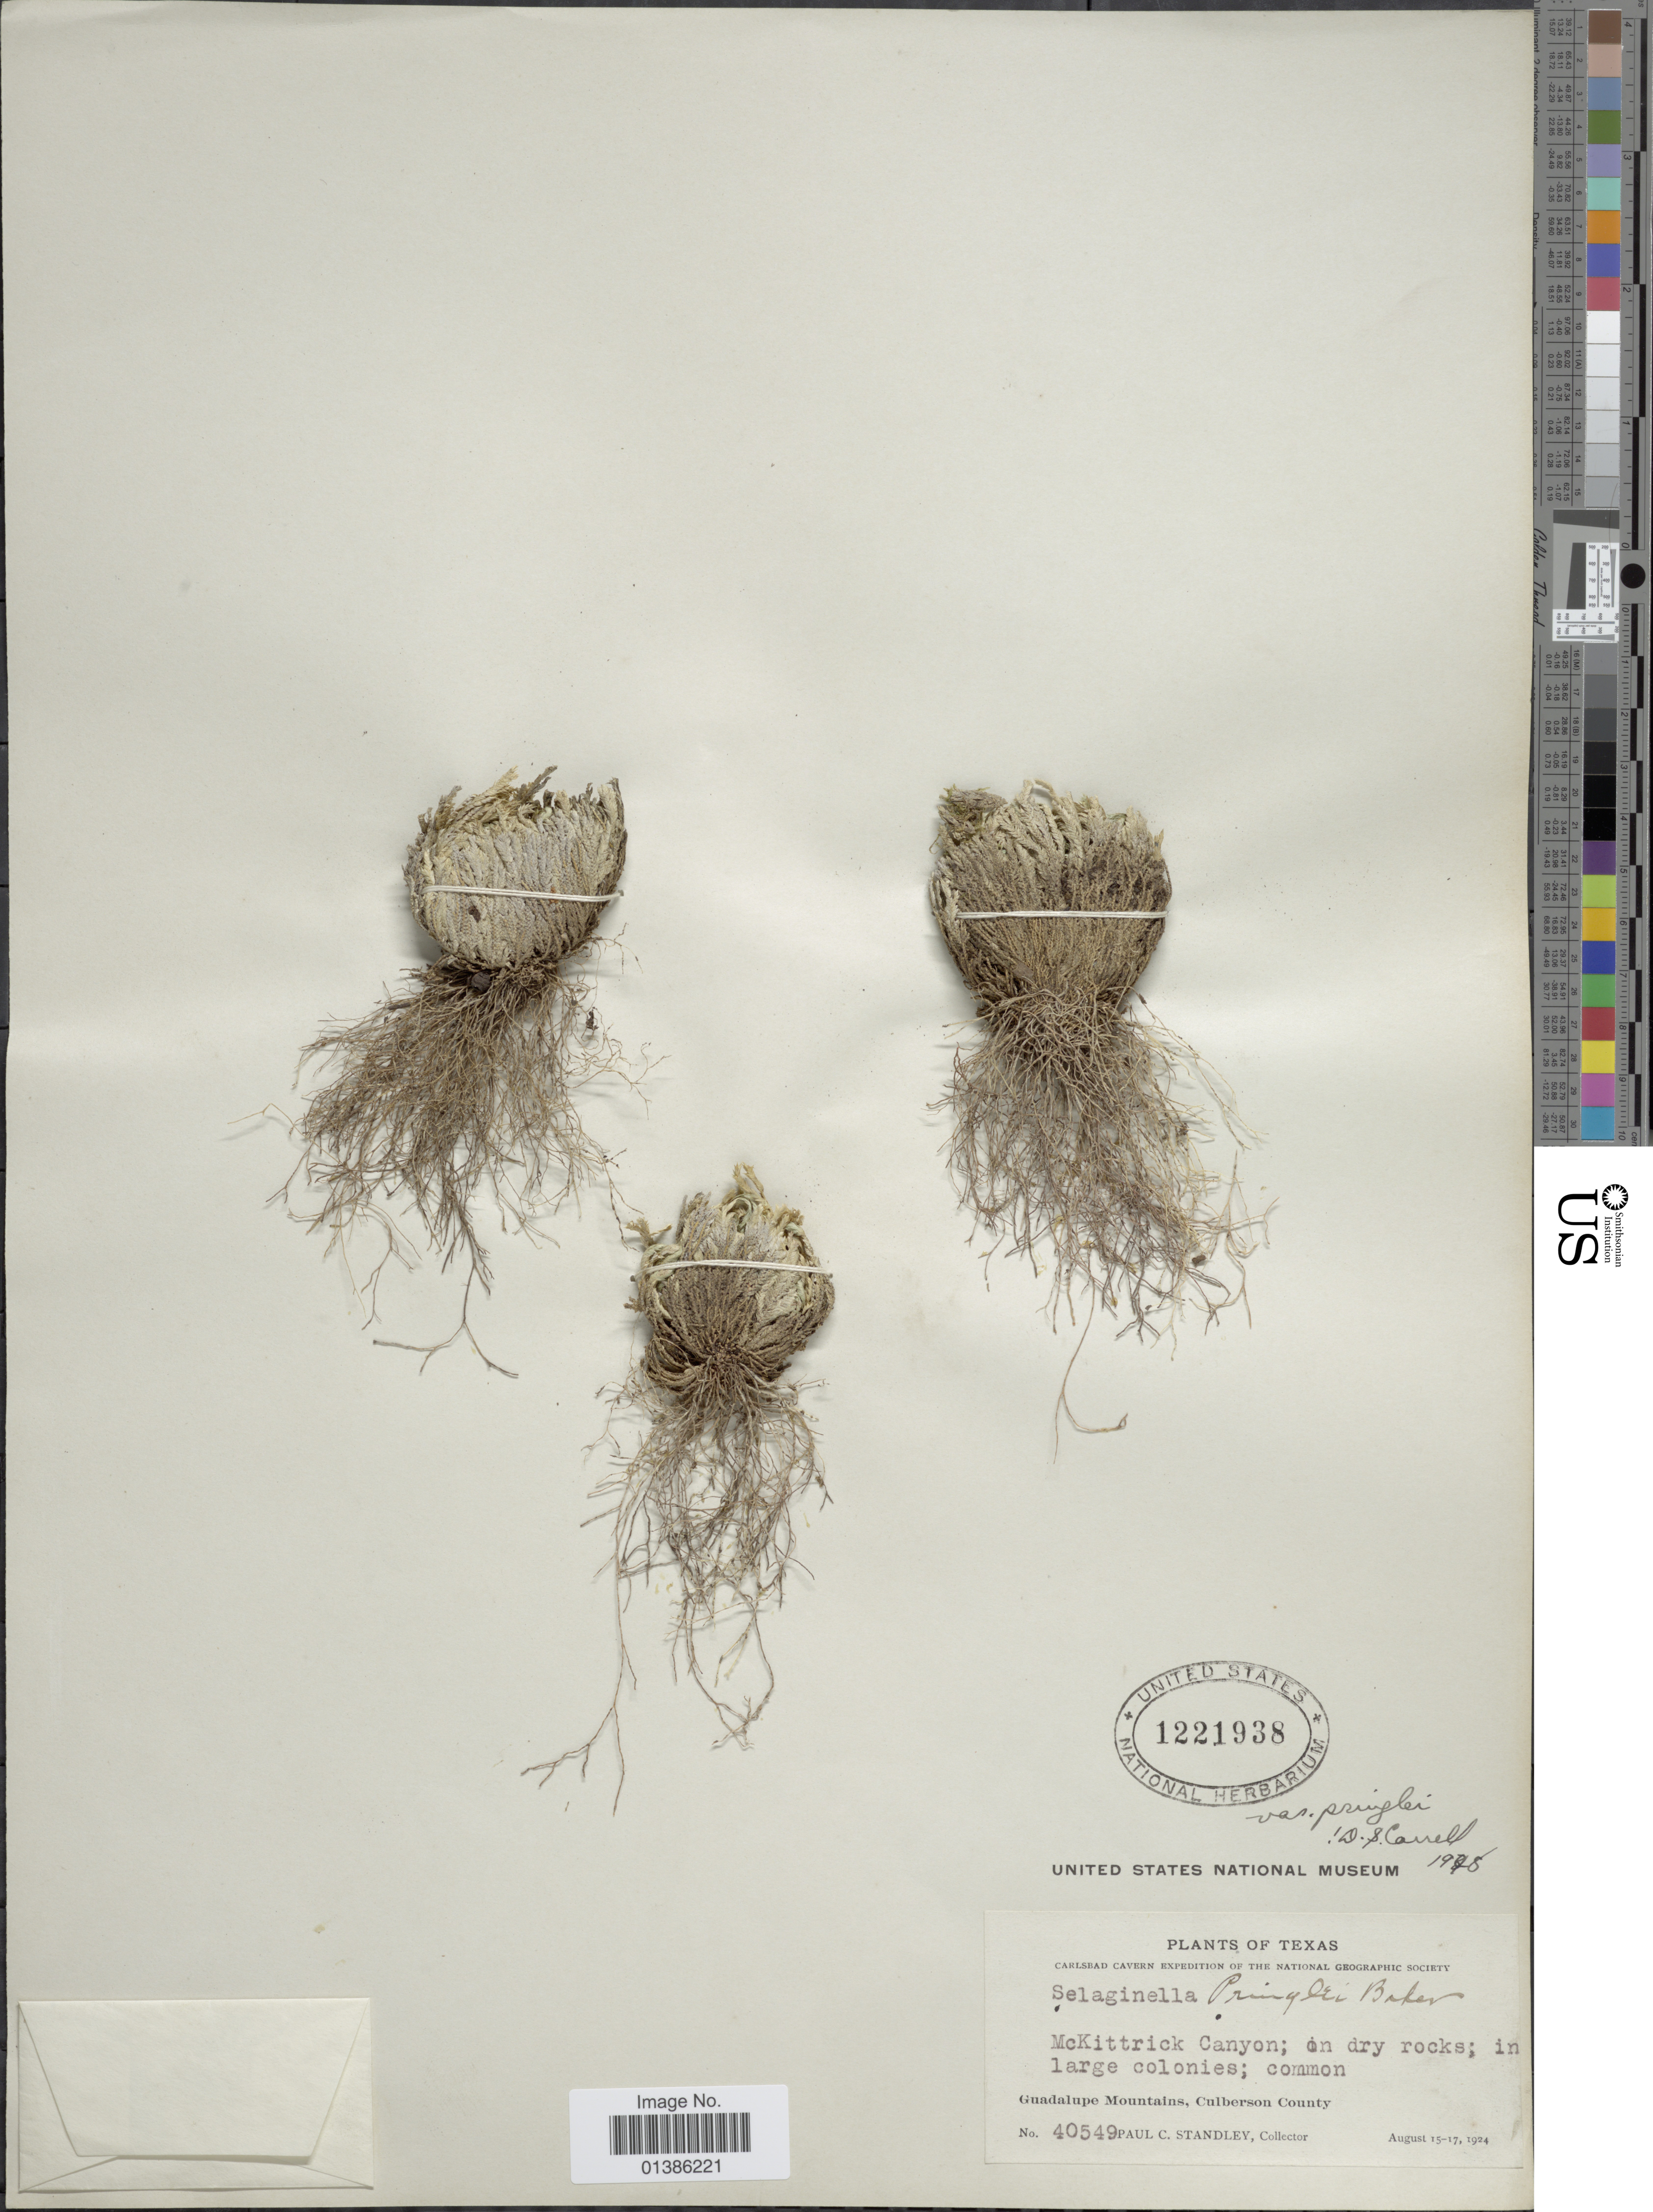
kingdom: Plantae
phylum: Tracheophyta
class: Lycopodiopsida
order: Selaginellales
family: Selaginellaceae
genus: Selaginella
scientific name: Selaginella pilifera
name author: A. Braun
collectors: P. C. Standley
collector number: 40549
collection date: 1924-08-15/1924-08-17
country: United States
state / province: Texas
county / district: Culberson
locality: McKittrick Canyon. Guadalupe Mountains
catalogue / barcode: US 1221938